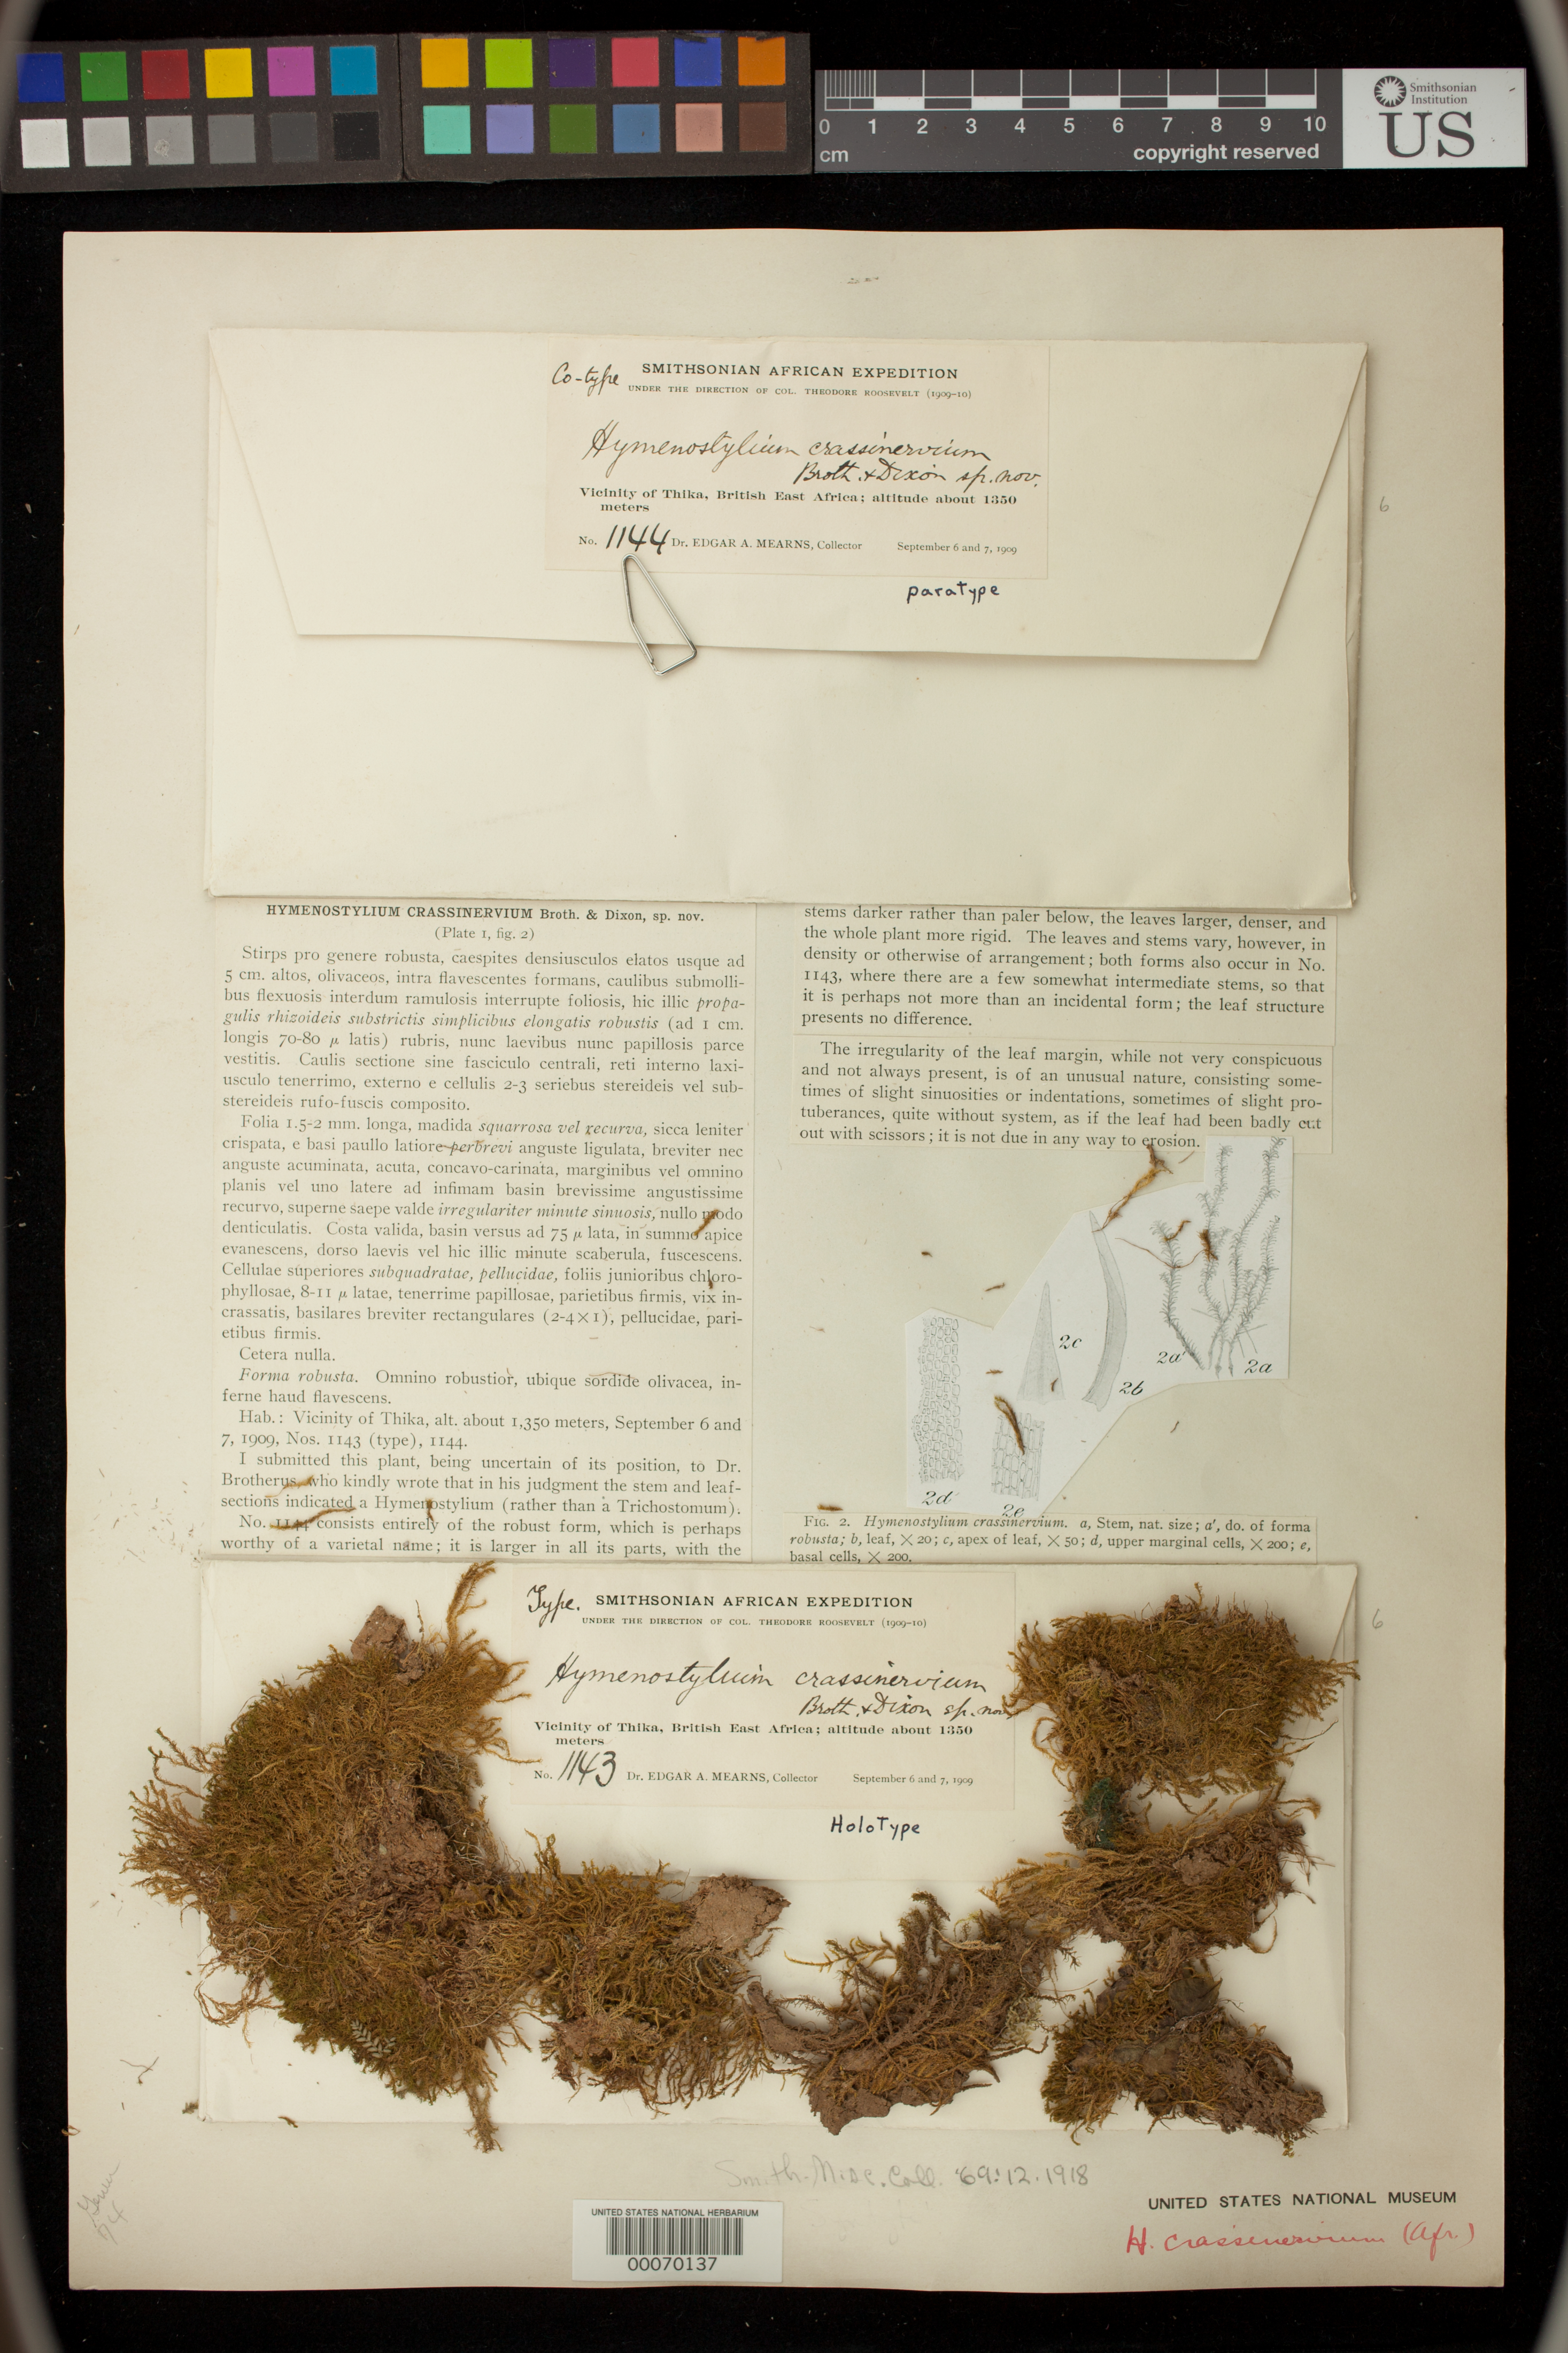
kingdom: Plantae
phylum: Bryophyta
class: Bryopsida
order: Pottiales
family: Pottiaceae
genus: Hymenostylium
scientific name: Hymenostylium crassinervium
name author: Broth. & Dixon in Dixon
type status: Holotype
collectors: E. A. Mearns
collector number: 1143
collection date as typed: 06 Sep 1909 or 07 Sep 1909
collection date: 1909-09-06 or 1909-09-07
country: Kenya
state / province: Kiambu / Murang'a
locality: Vicinity of Thika.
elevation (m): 1350